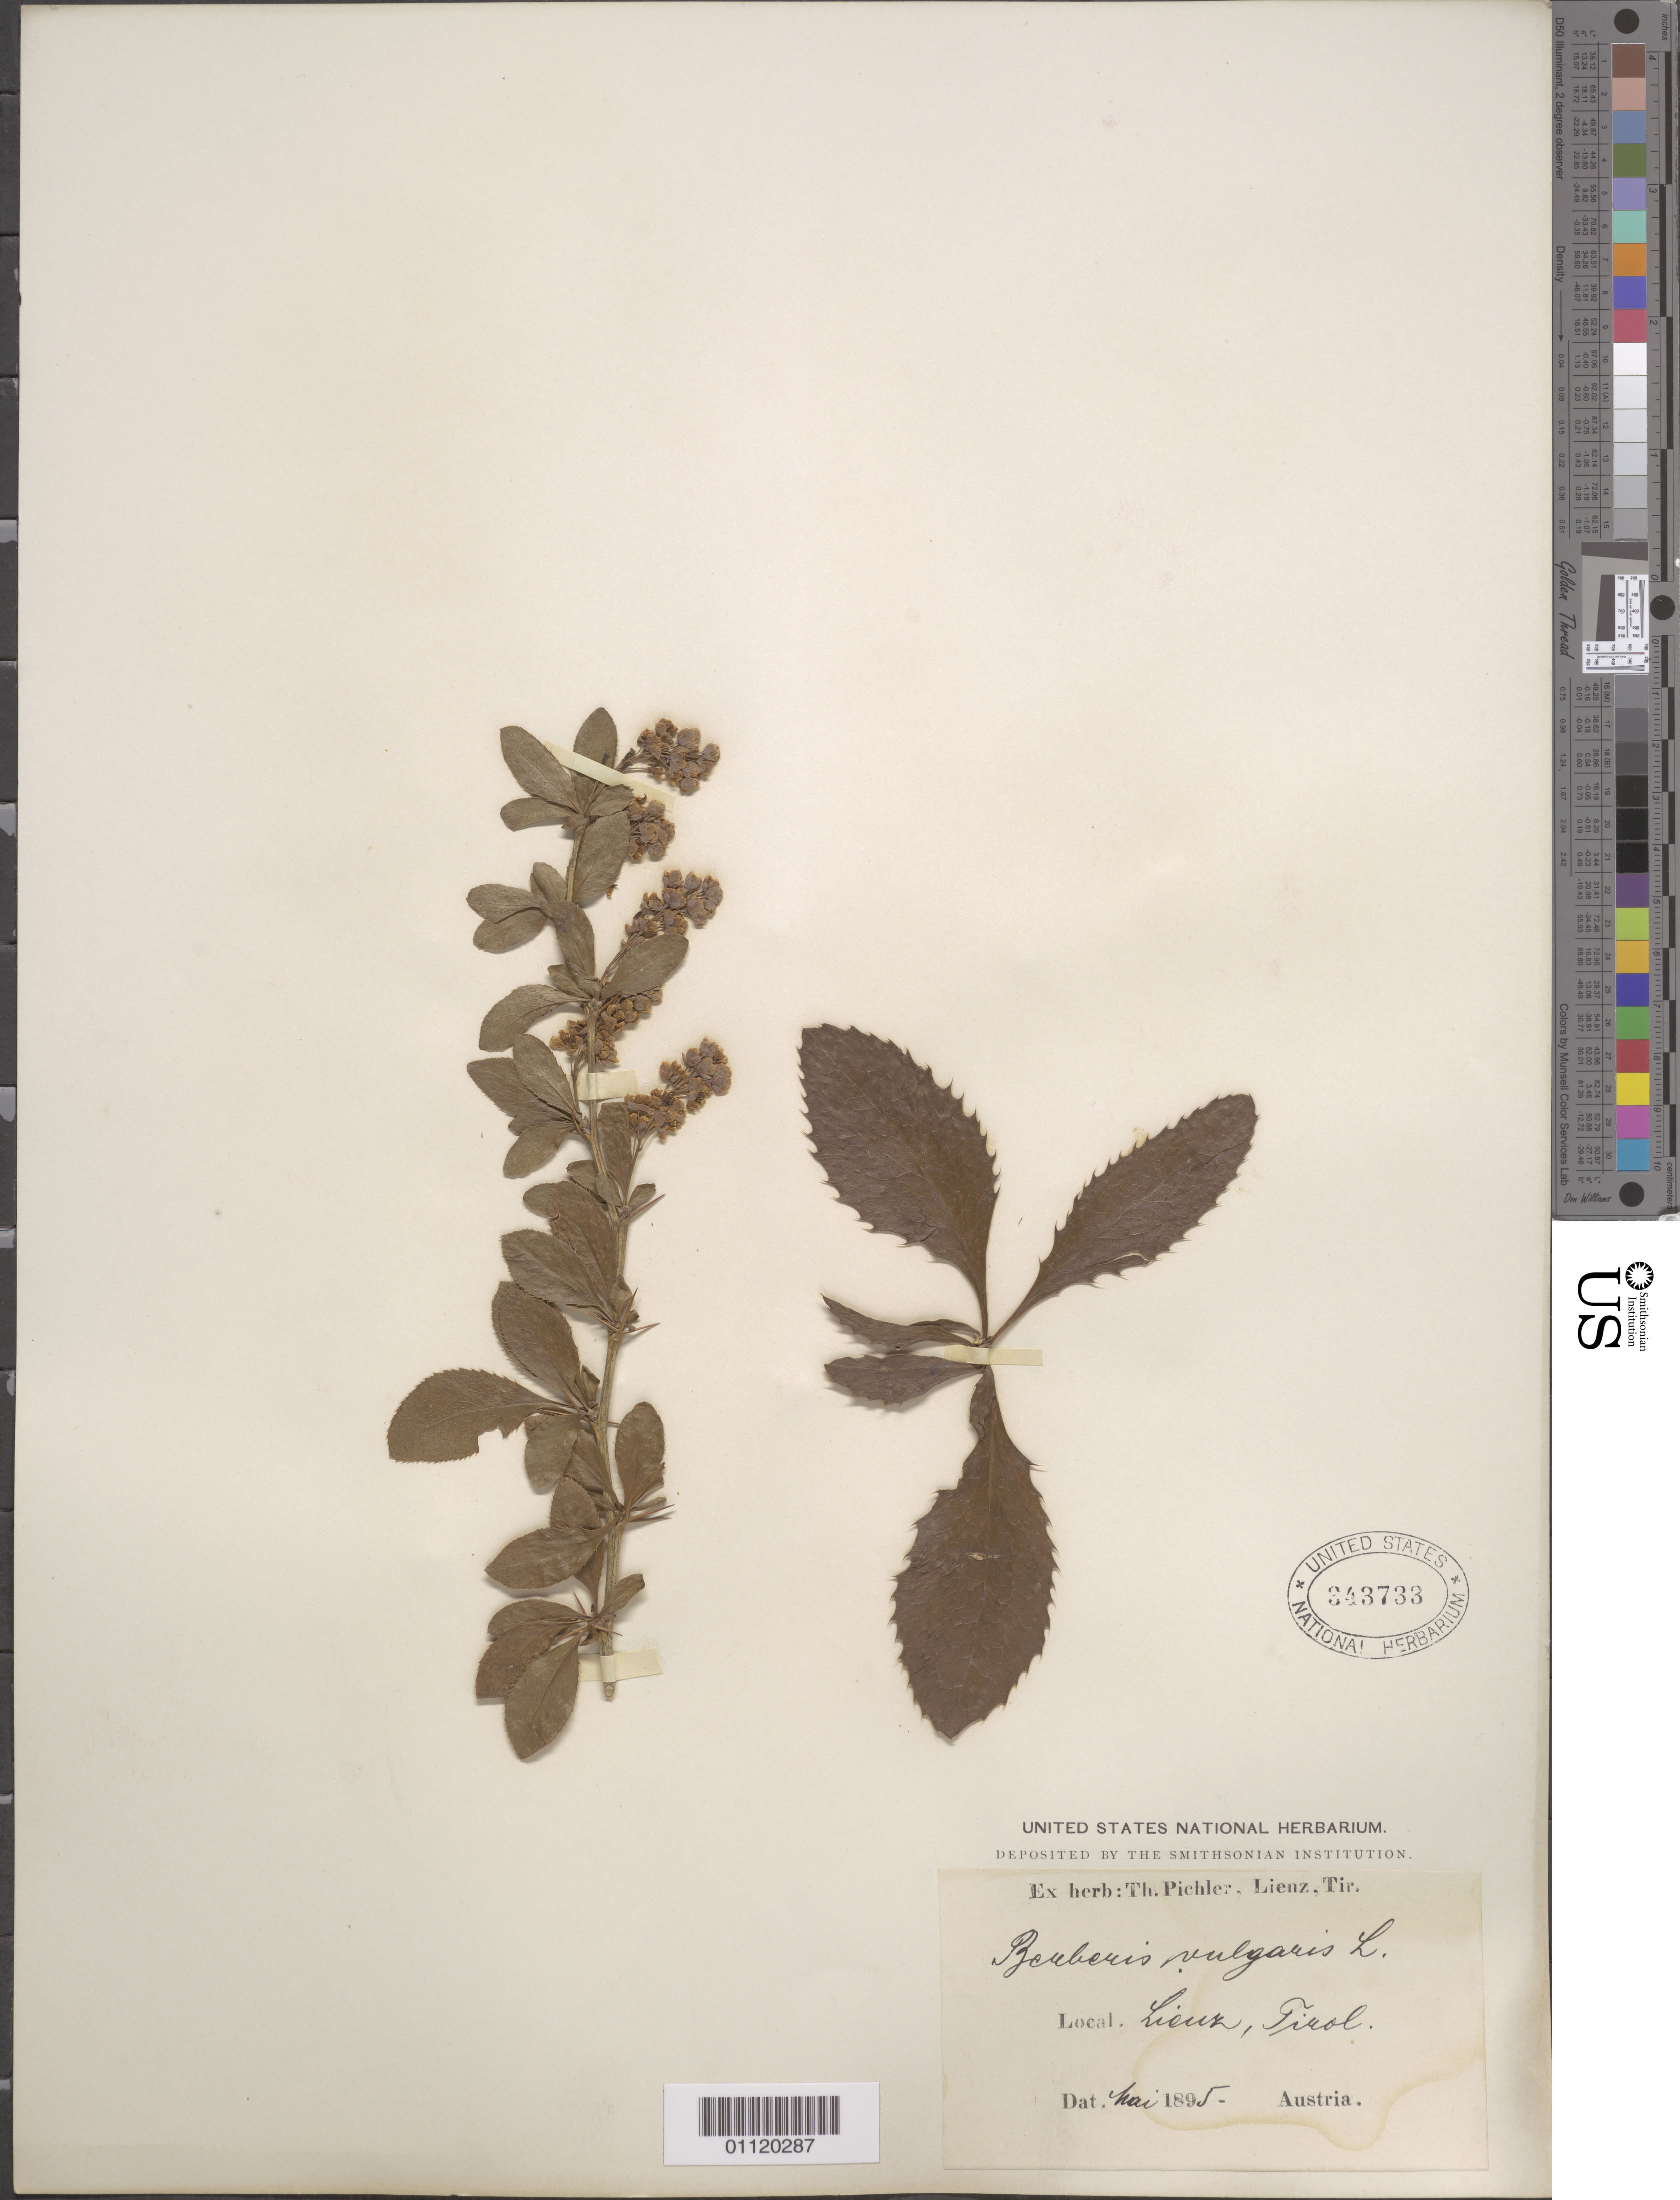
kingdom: Plantae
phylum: Tracheophyta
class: Magnoliopsida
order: Ranunculales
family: Berberidaceae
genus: Berberis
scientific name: Berberis vulgaris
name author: L.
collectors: T. Pichler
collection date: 1895-05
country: Austria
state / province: Tirol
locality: Lienz, Tirol.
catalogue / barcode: US 343733